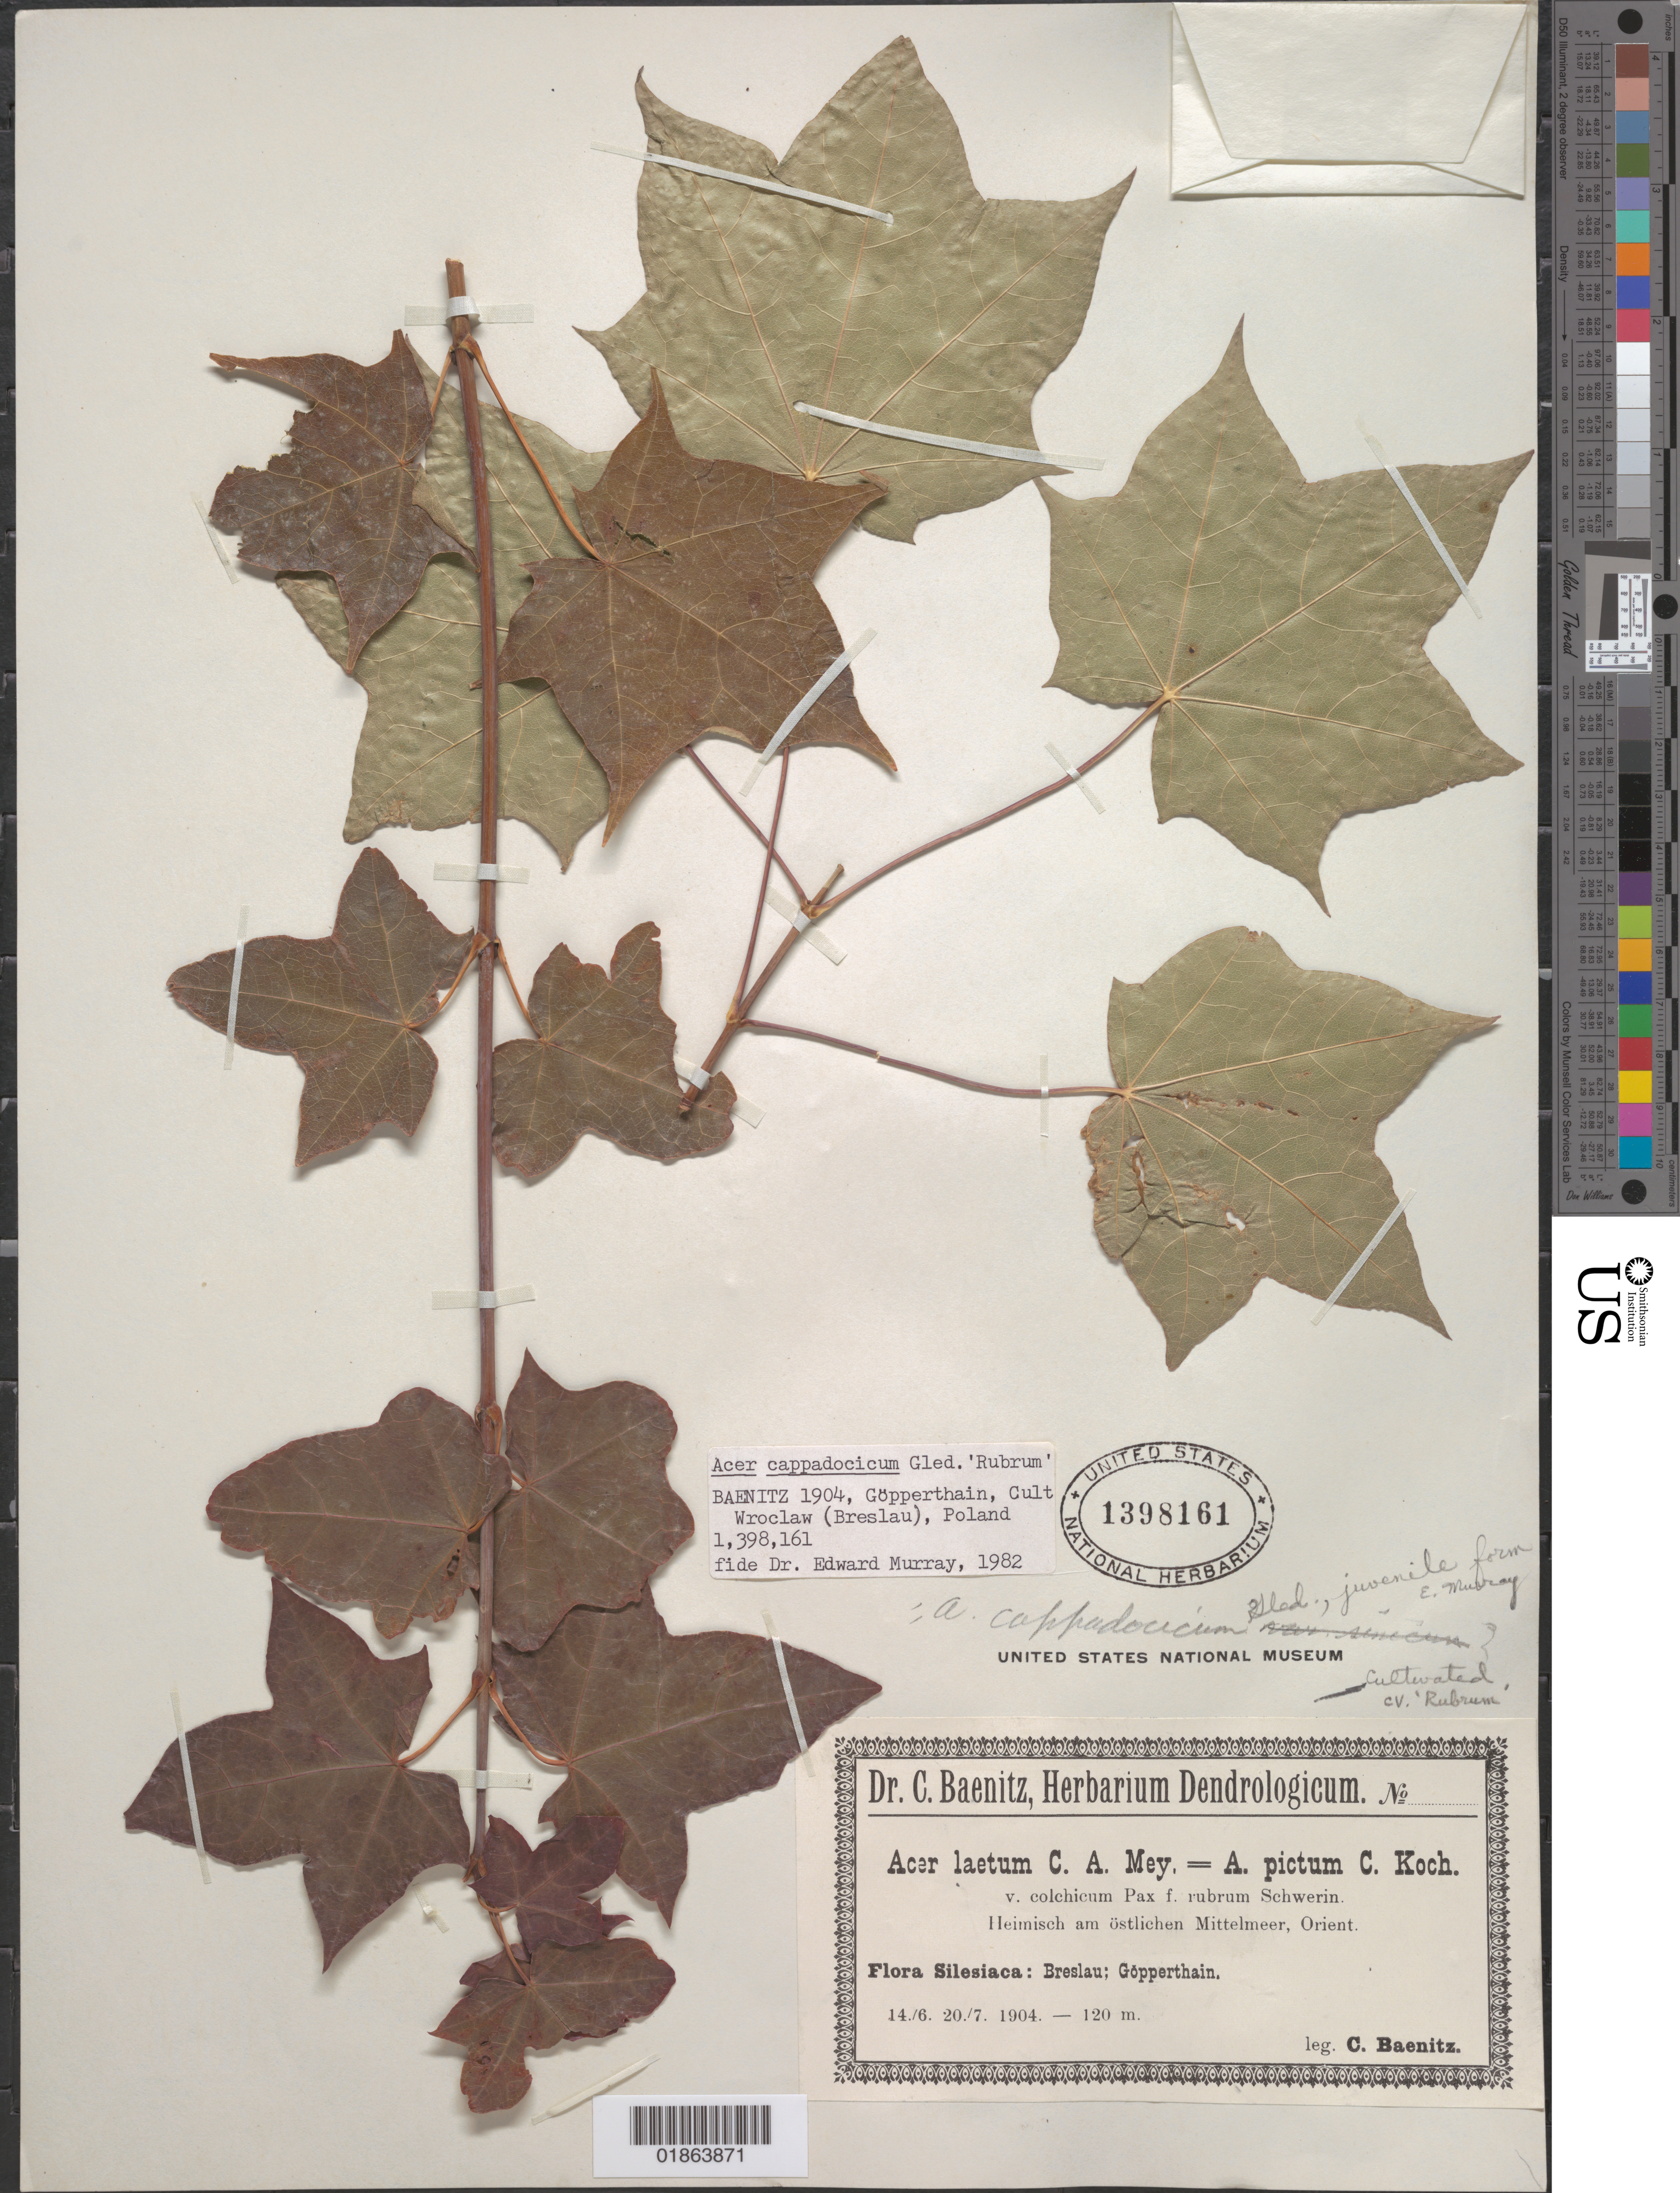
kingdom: Plantae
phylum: Tracheophyta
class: Magnoliopsida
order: Sapindales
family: Sapindaceae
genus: Acer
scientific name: Acer cappadocicum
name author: Gled.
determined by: Murray, Edward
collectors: C. G. Baenitz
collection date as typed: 14./6. 20./7. 1904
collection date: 1904-06-14,1904-07-20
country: Poland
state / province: Slaskie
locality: Flora Silesiaca: Breslau [Silesia: Wrocław]: Göpperthain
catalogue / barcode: US 1398161